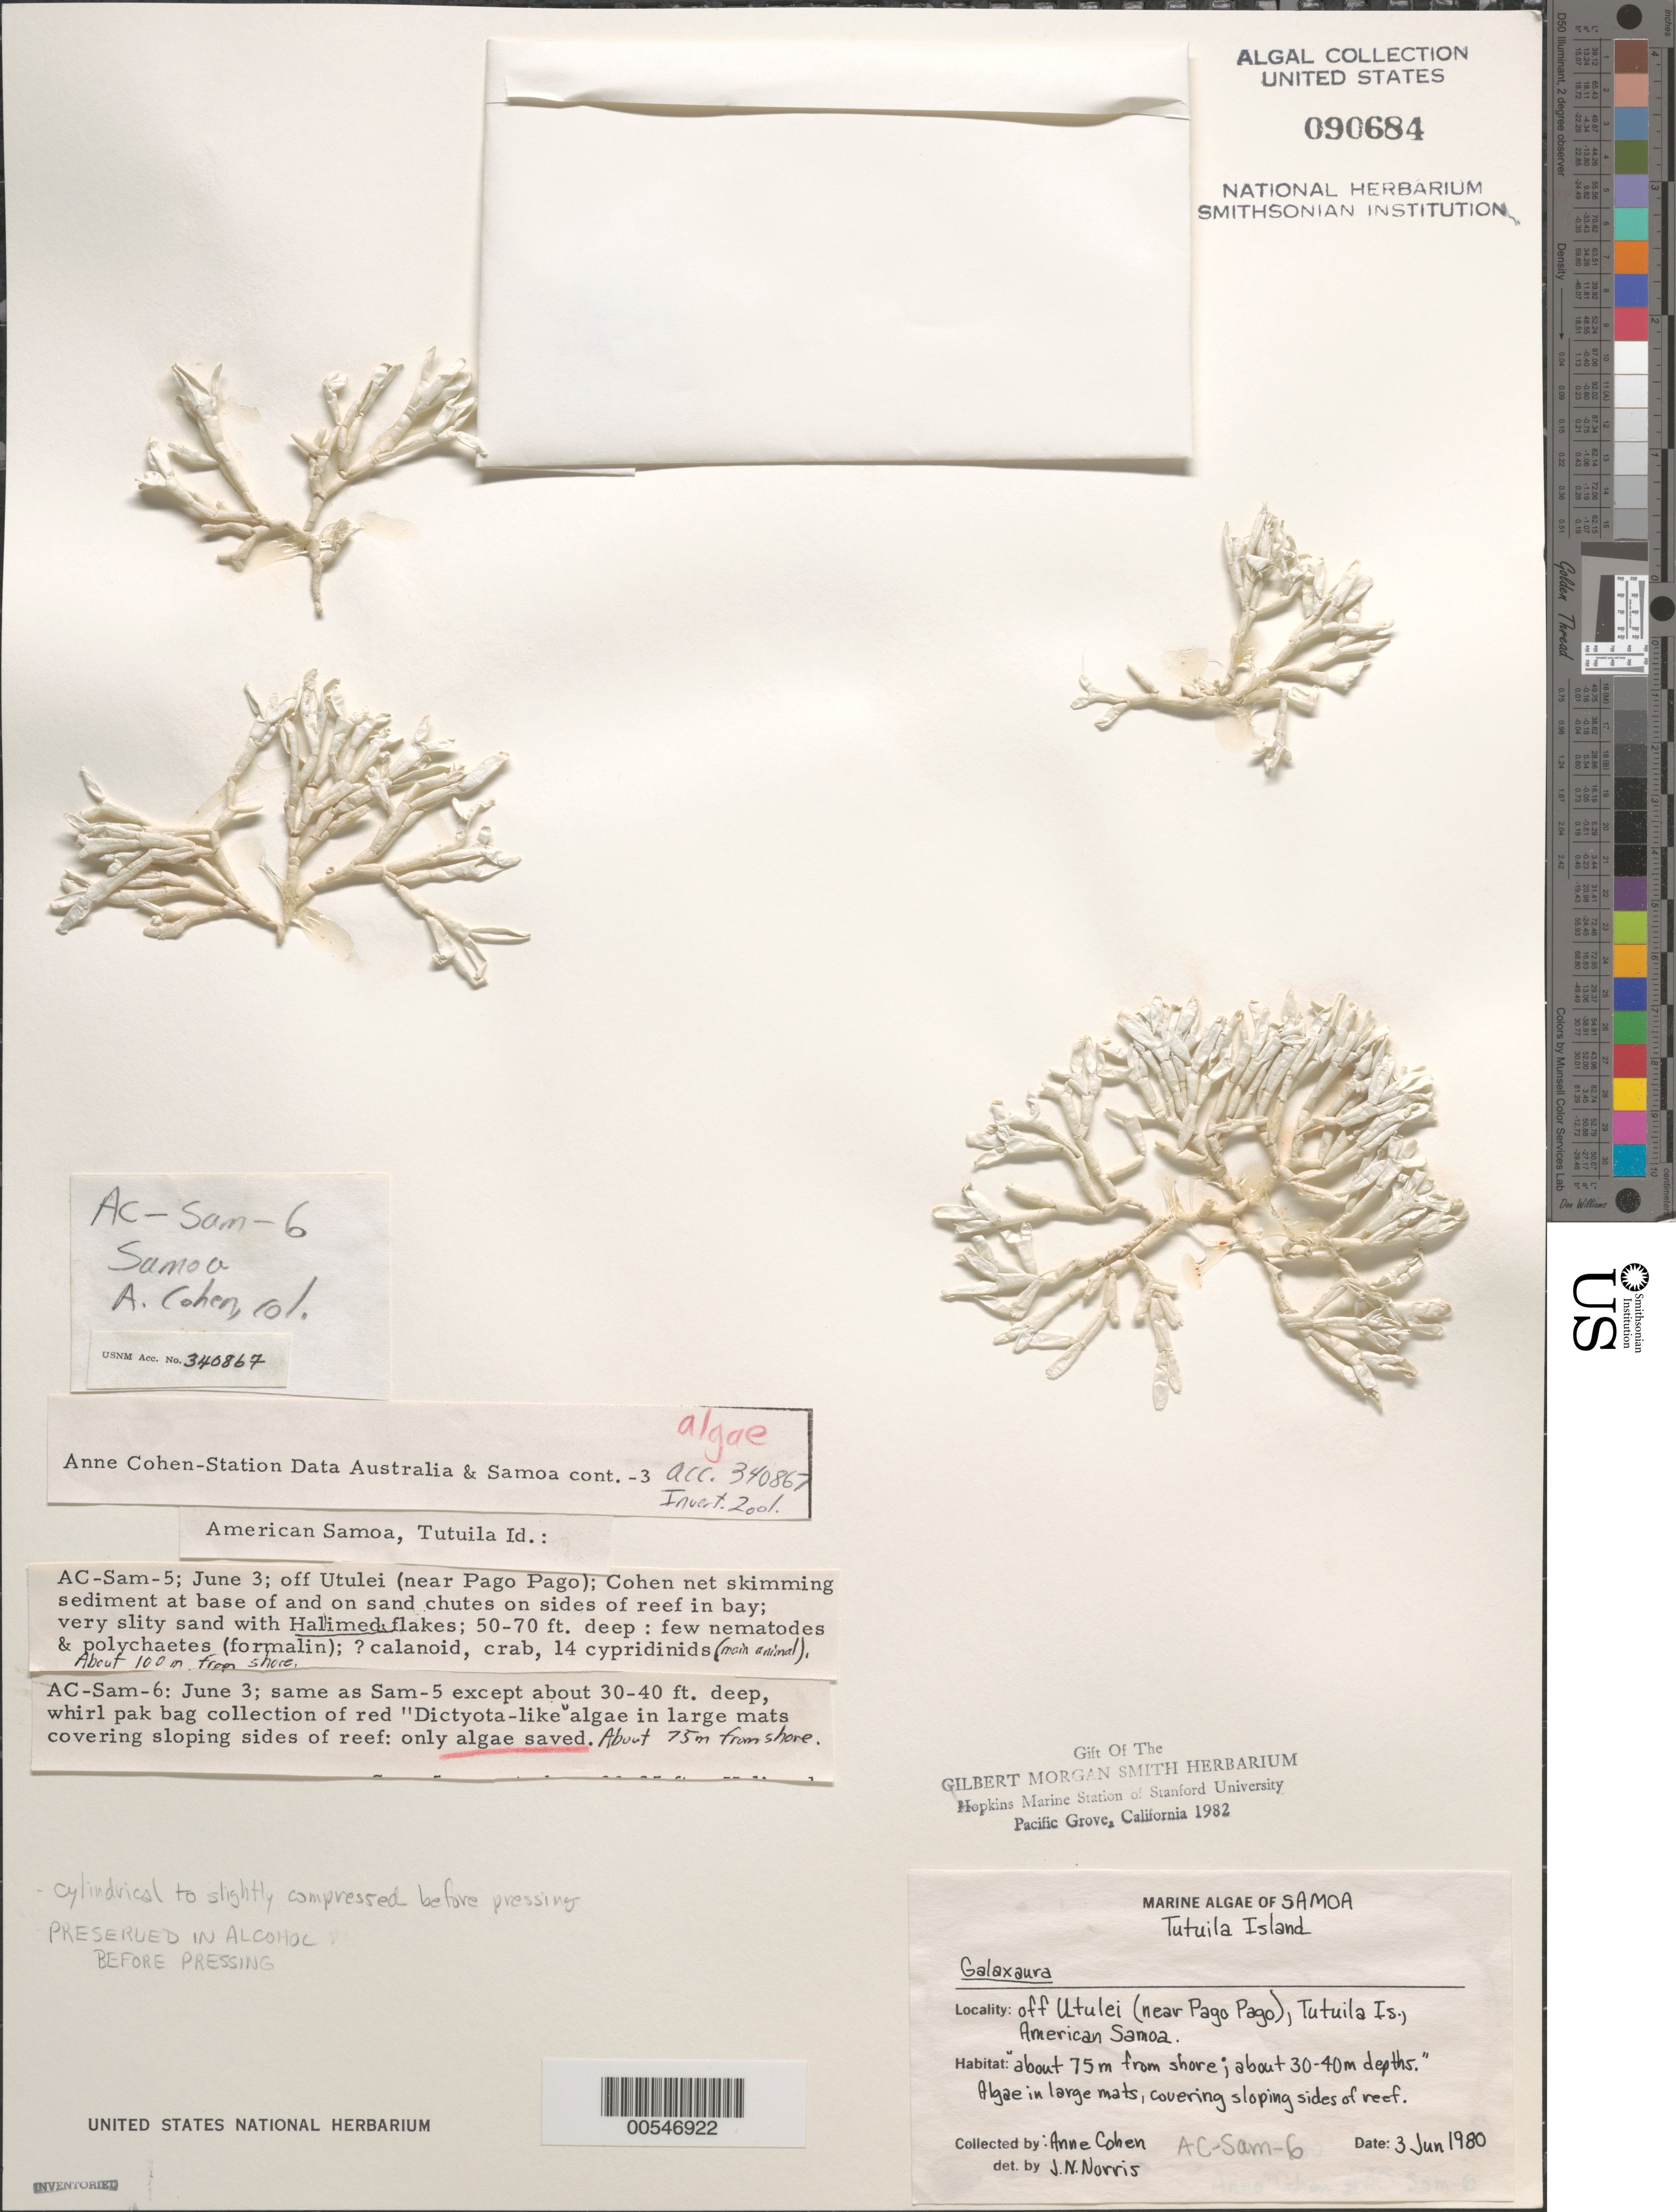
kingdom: Plantae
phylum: Rhodophyta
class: Florideophyceae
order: Nemaliales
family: Galaxauraceae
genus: Galaxaura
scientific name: Galaxaura sp.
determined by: Norris, James N.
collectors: A. Cohen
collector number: Ac-sam-6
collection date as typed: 03 Jun 1980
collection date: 1980-06-03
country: American Samoa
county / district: Eastern District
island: Tutua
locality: Off Utulei, near Pago Pago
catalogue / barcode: US 90684